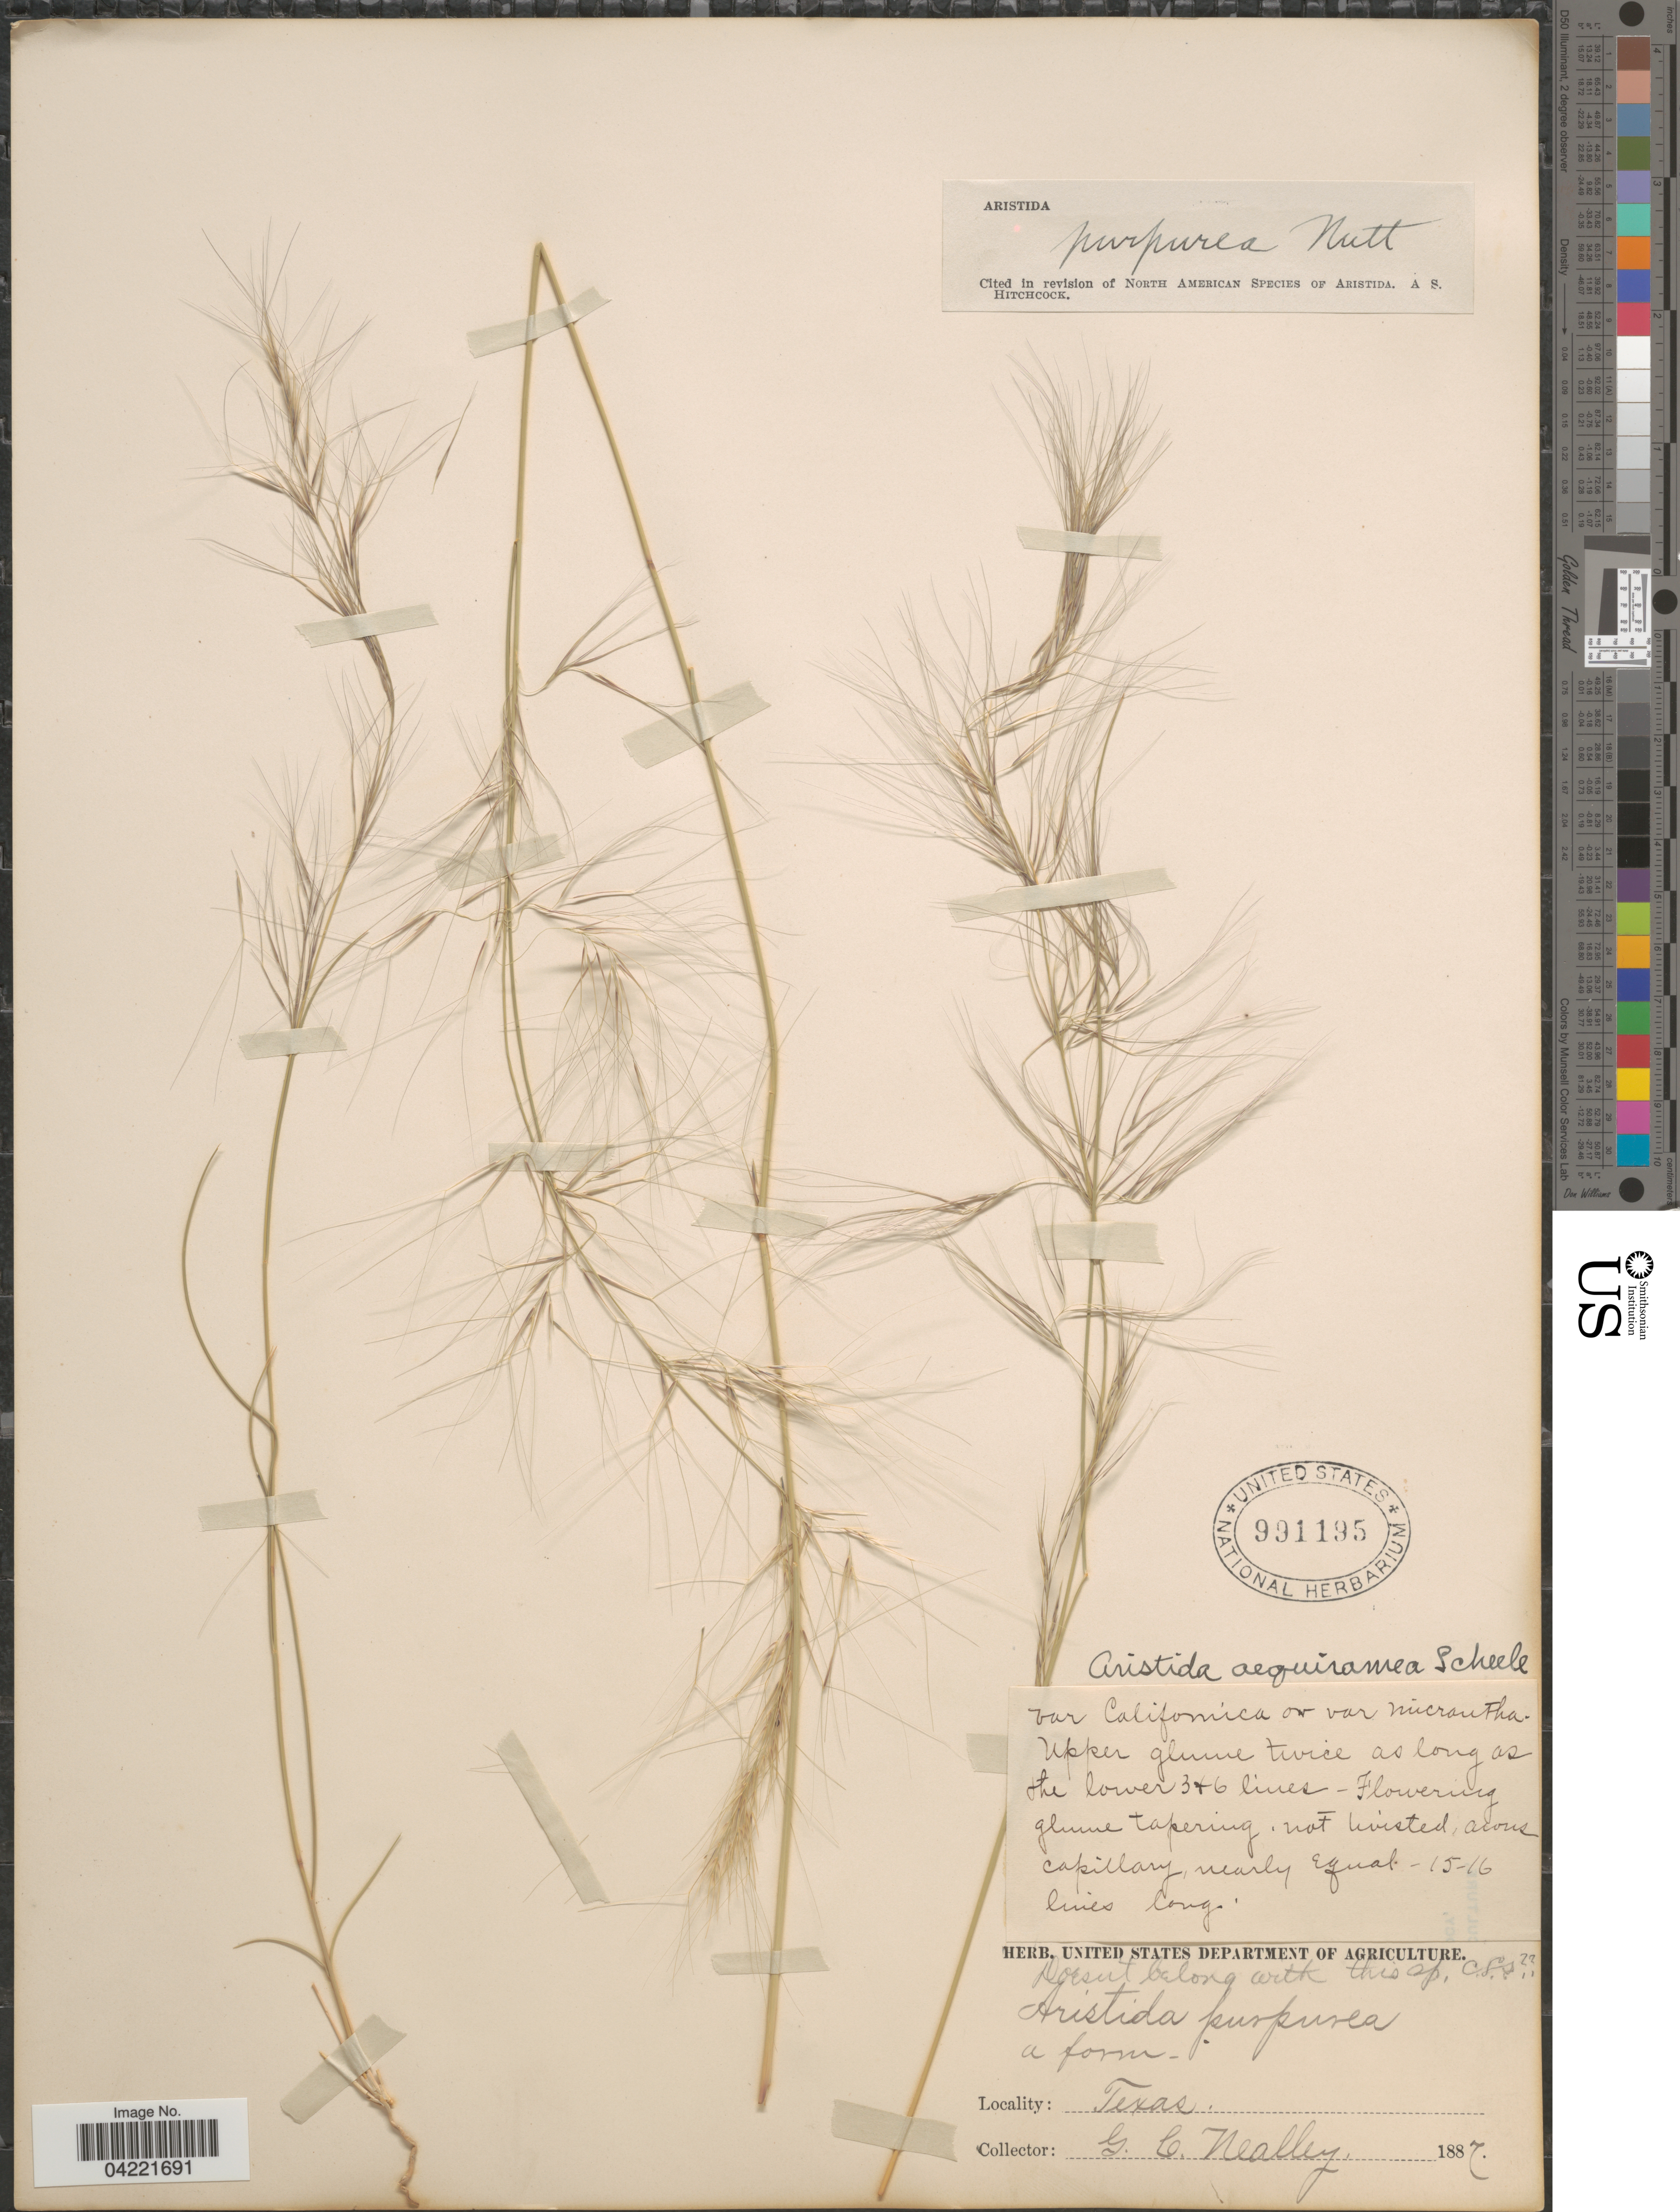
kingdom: Plantae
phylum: Tracheophyta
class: Liliopsida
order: Poales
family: Poaceae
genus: Aristida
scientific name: Aristida purpurea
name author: Nutt.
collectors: G. C. Nealley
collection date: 1887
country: United States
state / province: Texas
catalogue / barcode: US 991195